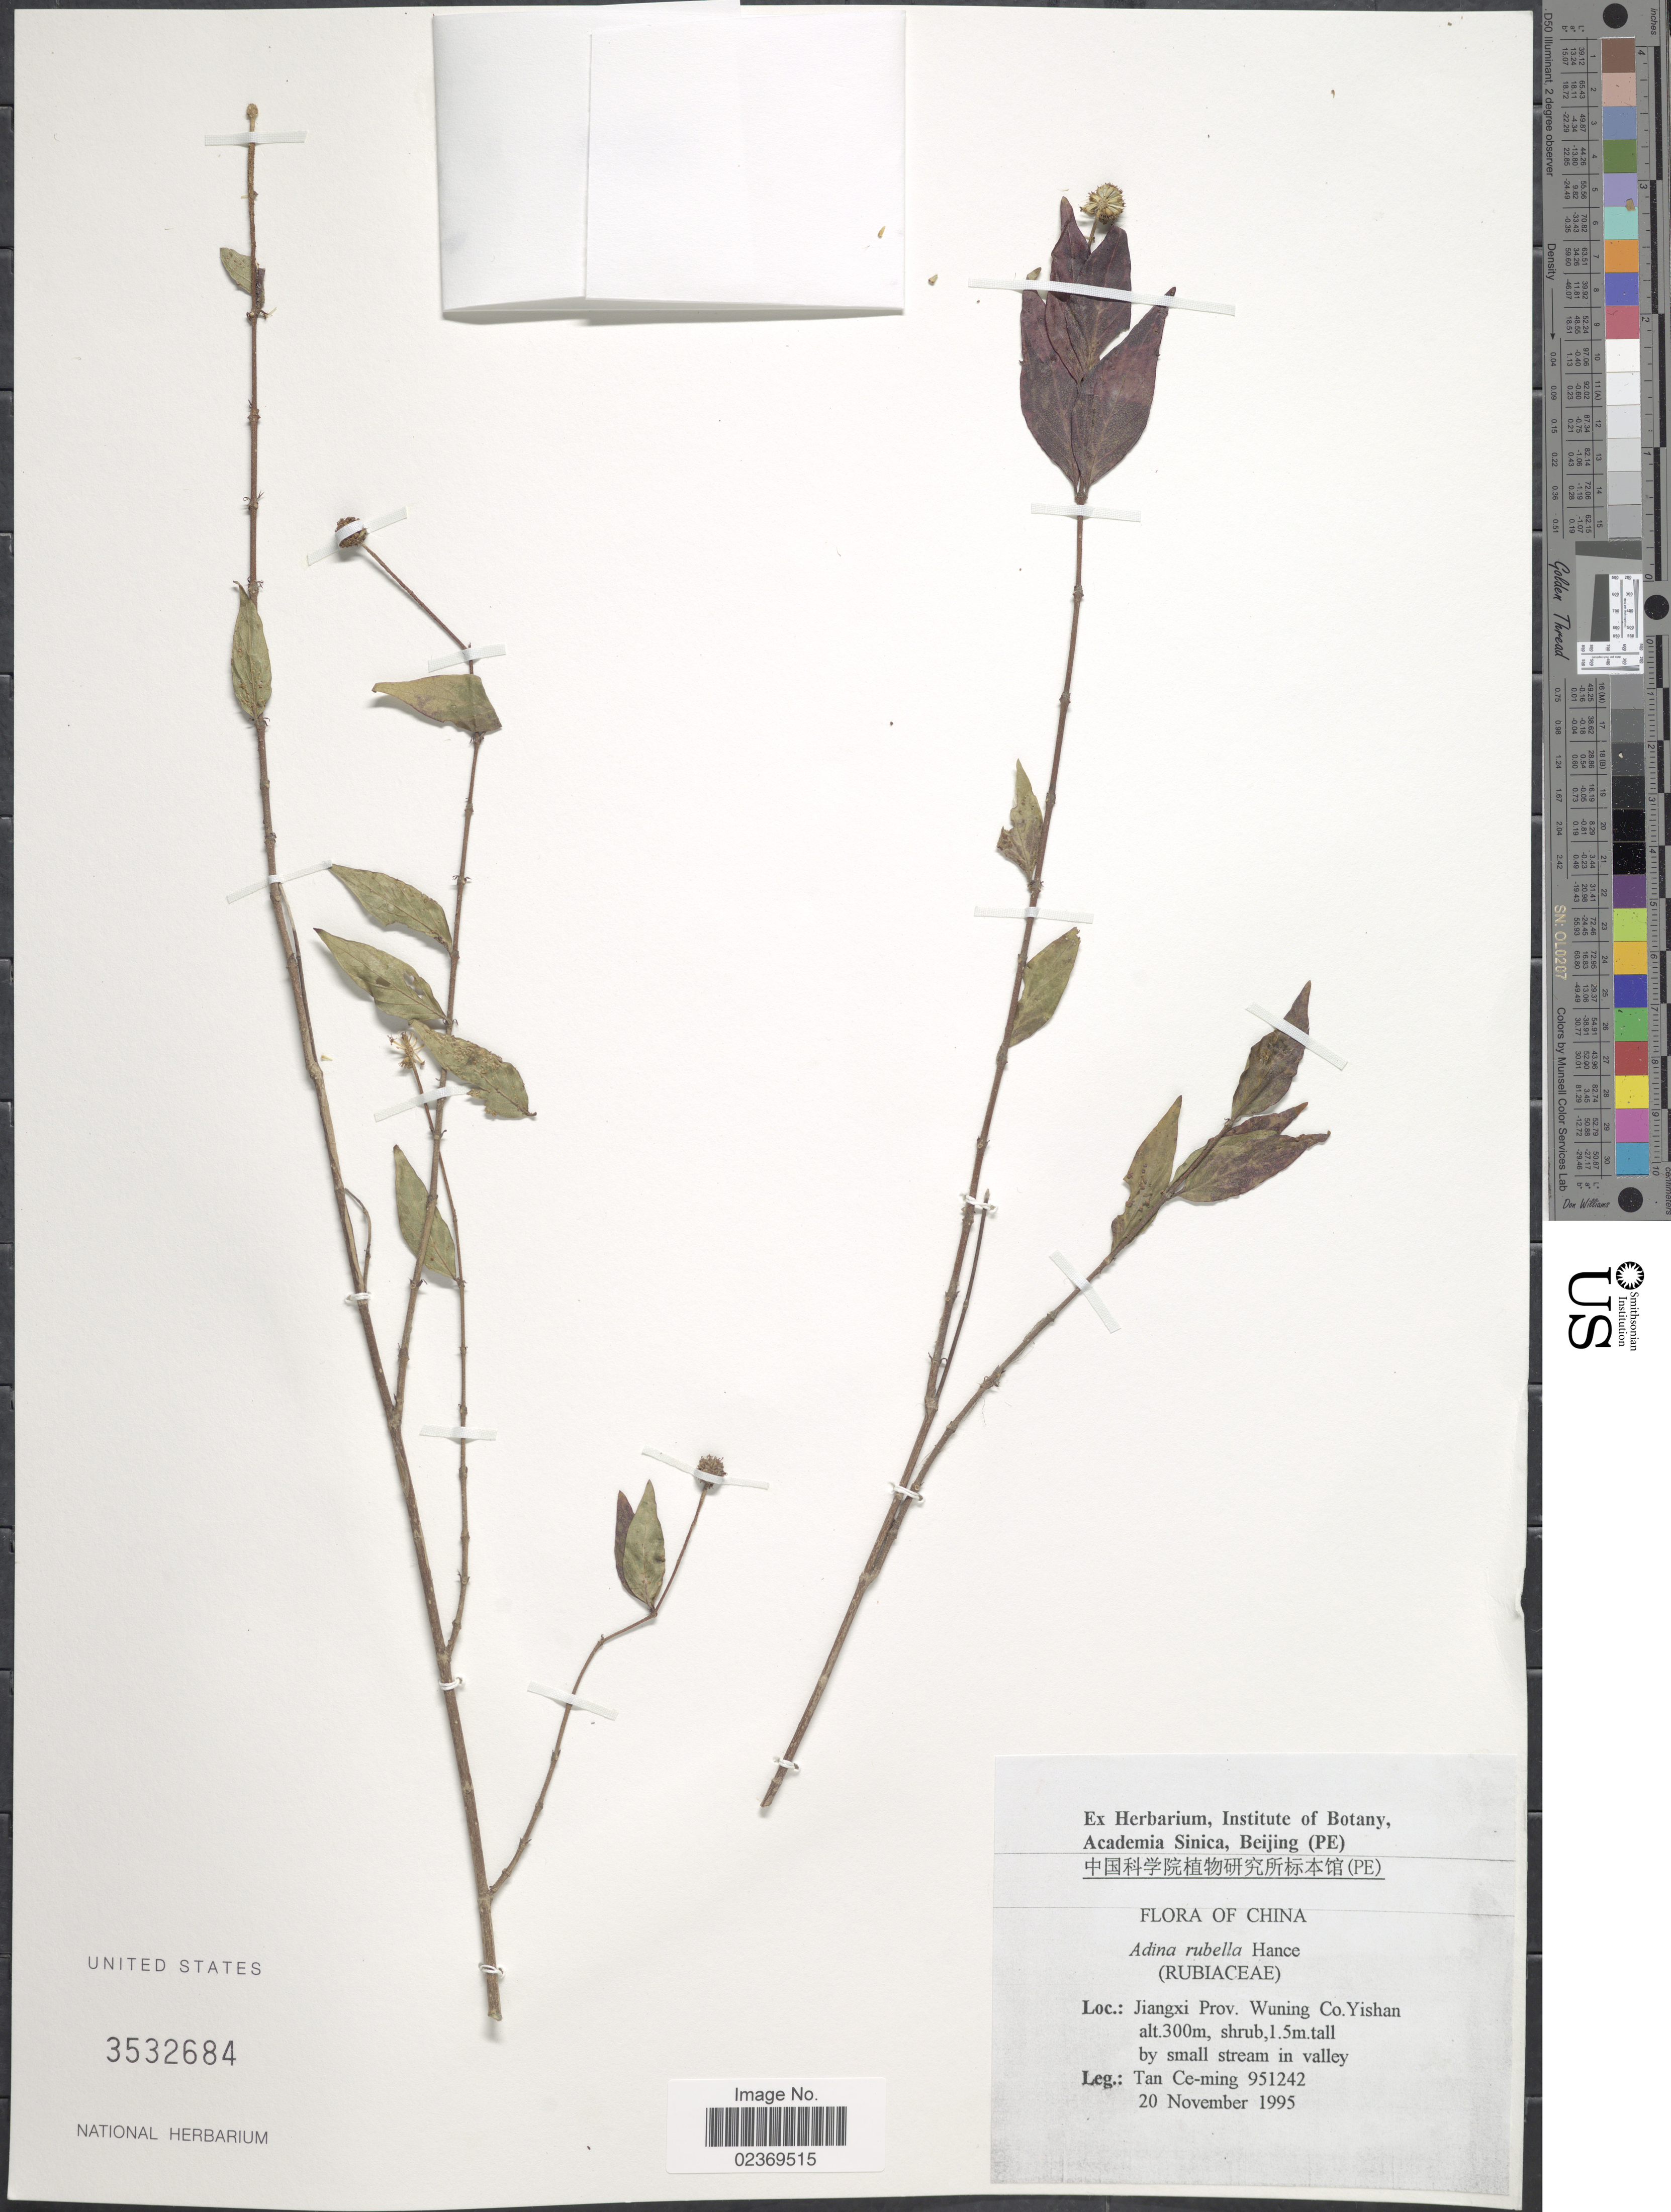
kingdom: Plantae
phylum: Tracheophyta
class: Magnoliopsida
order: Gentianales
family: Rubiaceae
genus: Adina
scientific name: Adina rubella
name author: Hance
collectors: Tam Ce-Ming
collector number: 951242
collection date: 1995-11-20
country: China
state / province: Jiangxi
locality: Wuning Co. Yishan, by small stream in valley.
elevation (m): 300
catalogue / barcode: US 3532684